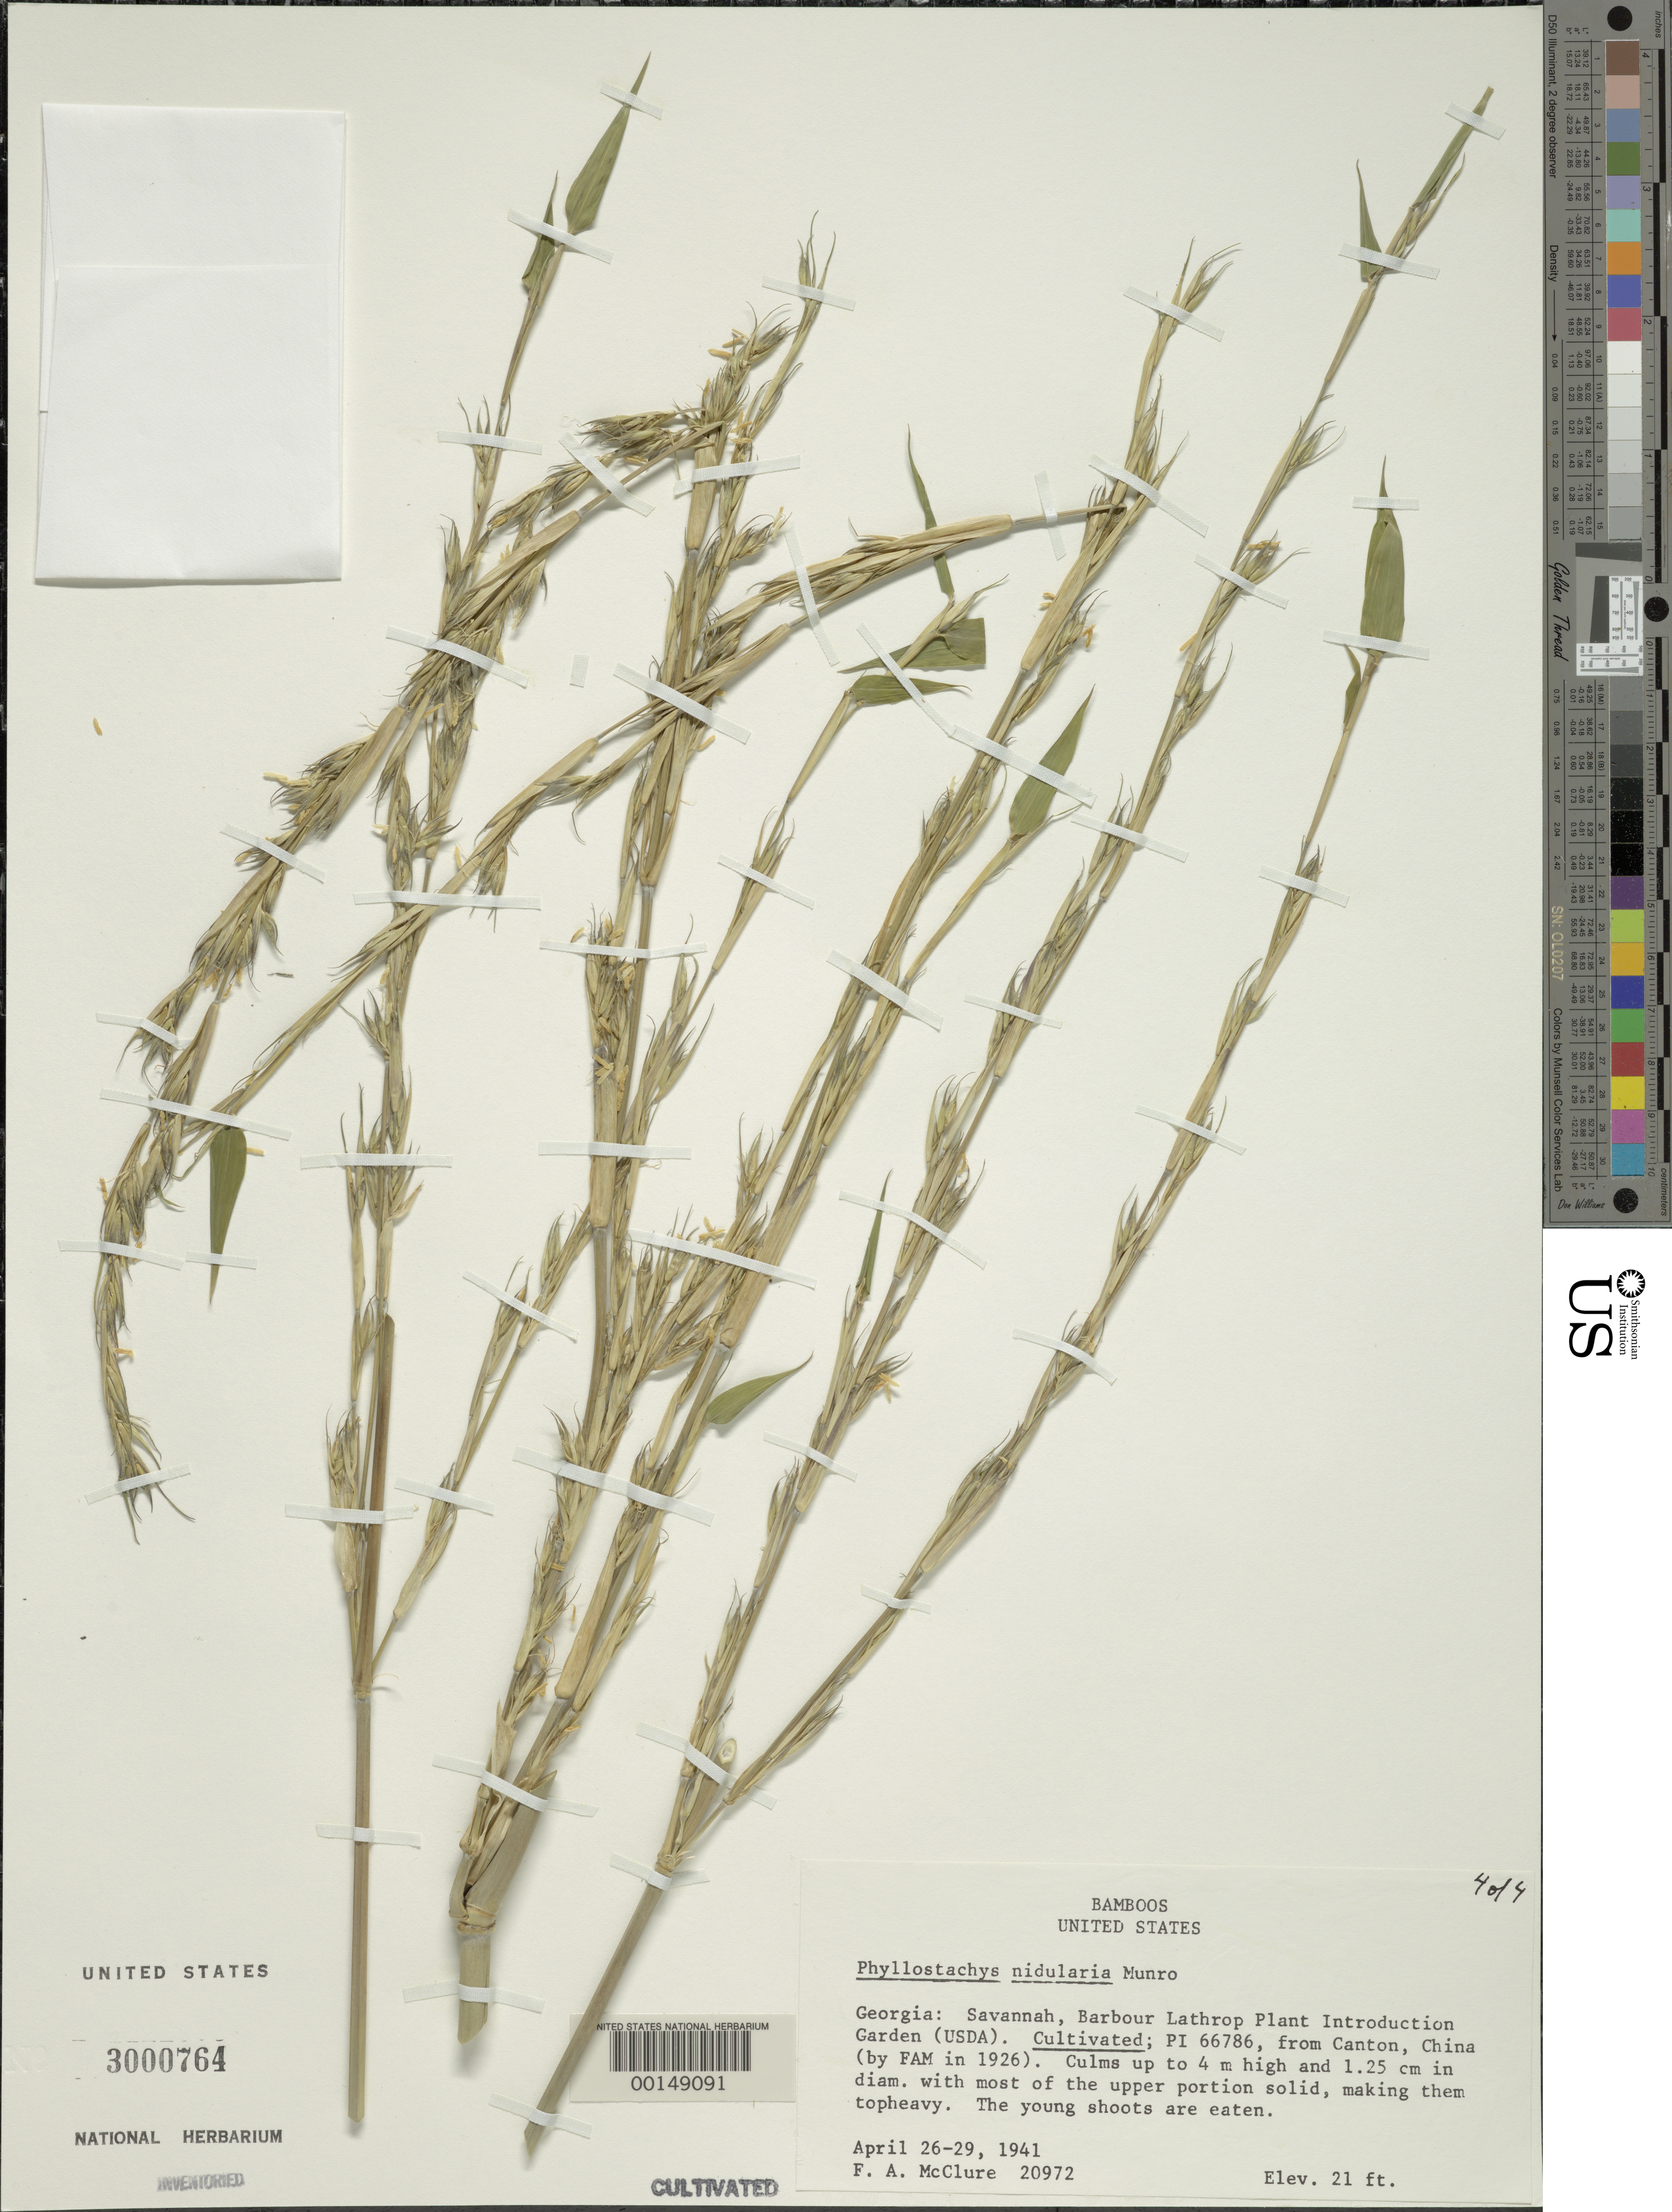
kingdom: Plantae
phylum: Tracheophyta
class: Liliopsida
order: Poales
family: Poaceae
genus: Phyllostachys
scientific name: Phyllostachys nidularia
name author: Munro ex Fenzi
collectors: F. A. McClure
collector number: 20972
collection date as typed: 26 Apr 1941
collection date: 1941-04-26/1941-04-29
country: United States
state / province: Georgia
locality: Savannah, barbour lathrop p.i. garden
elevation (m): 6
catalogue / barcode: US 3000764